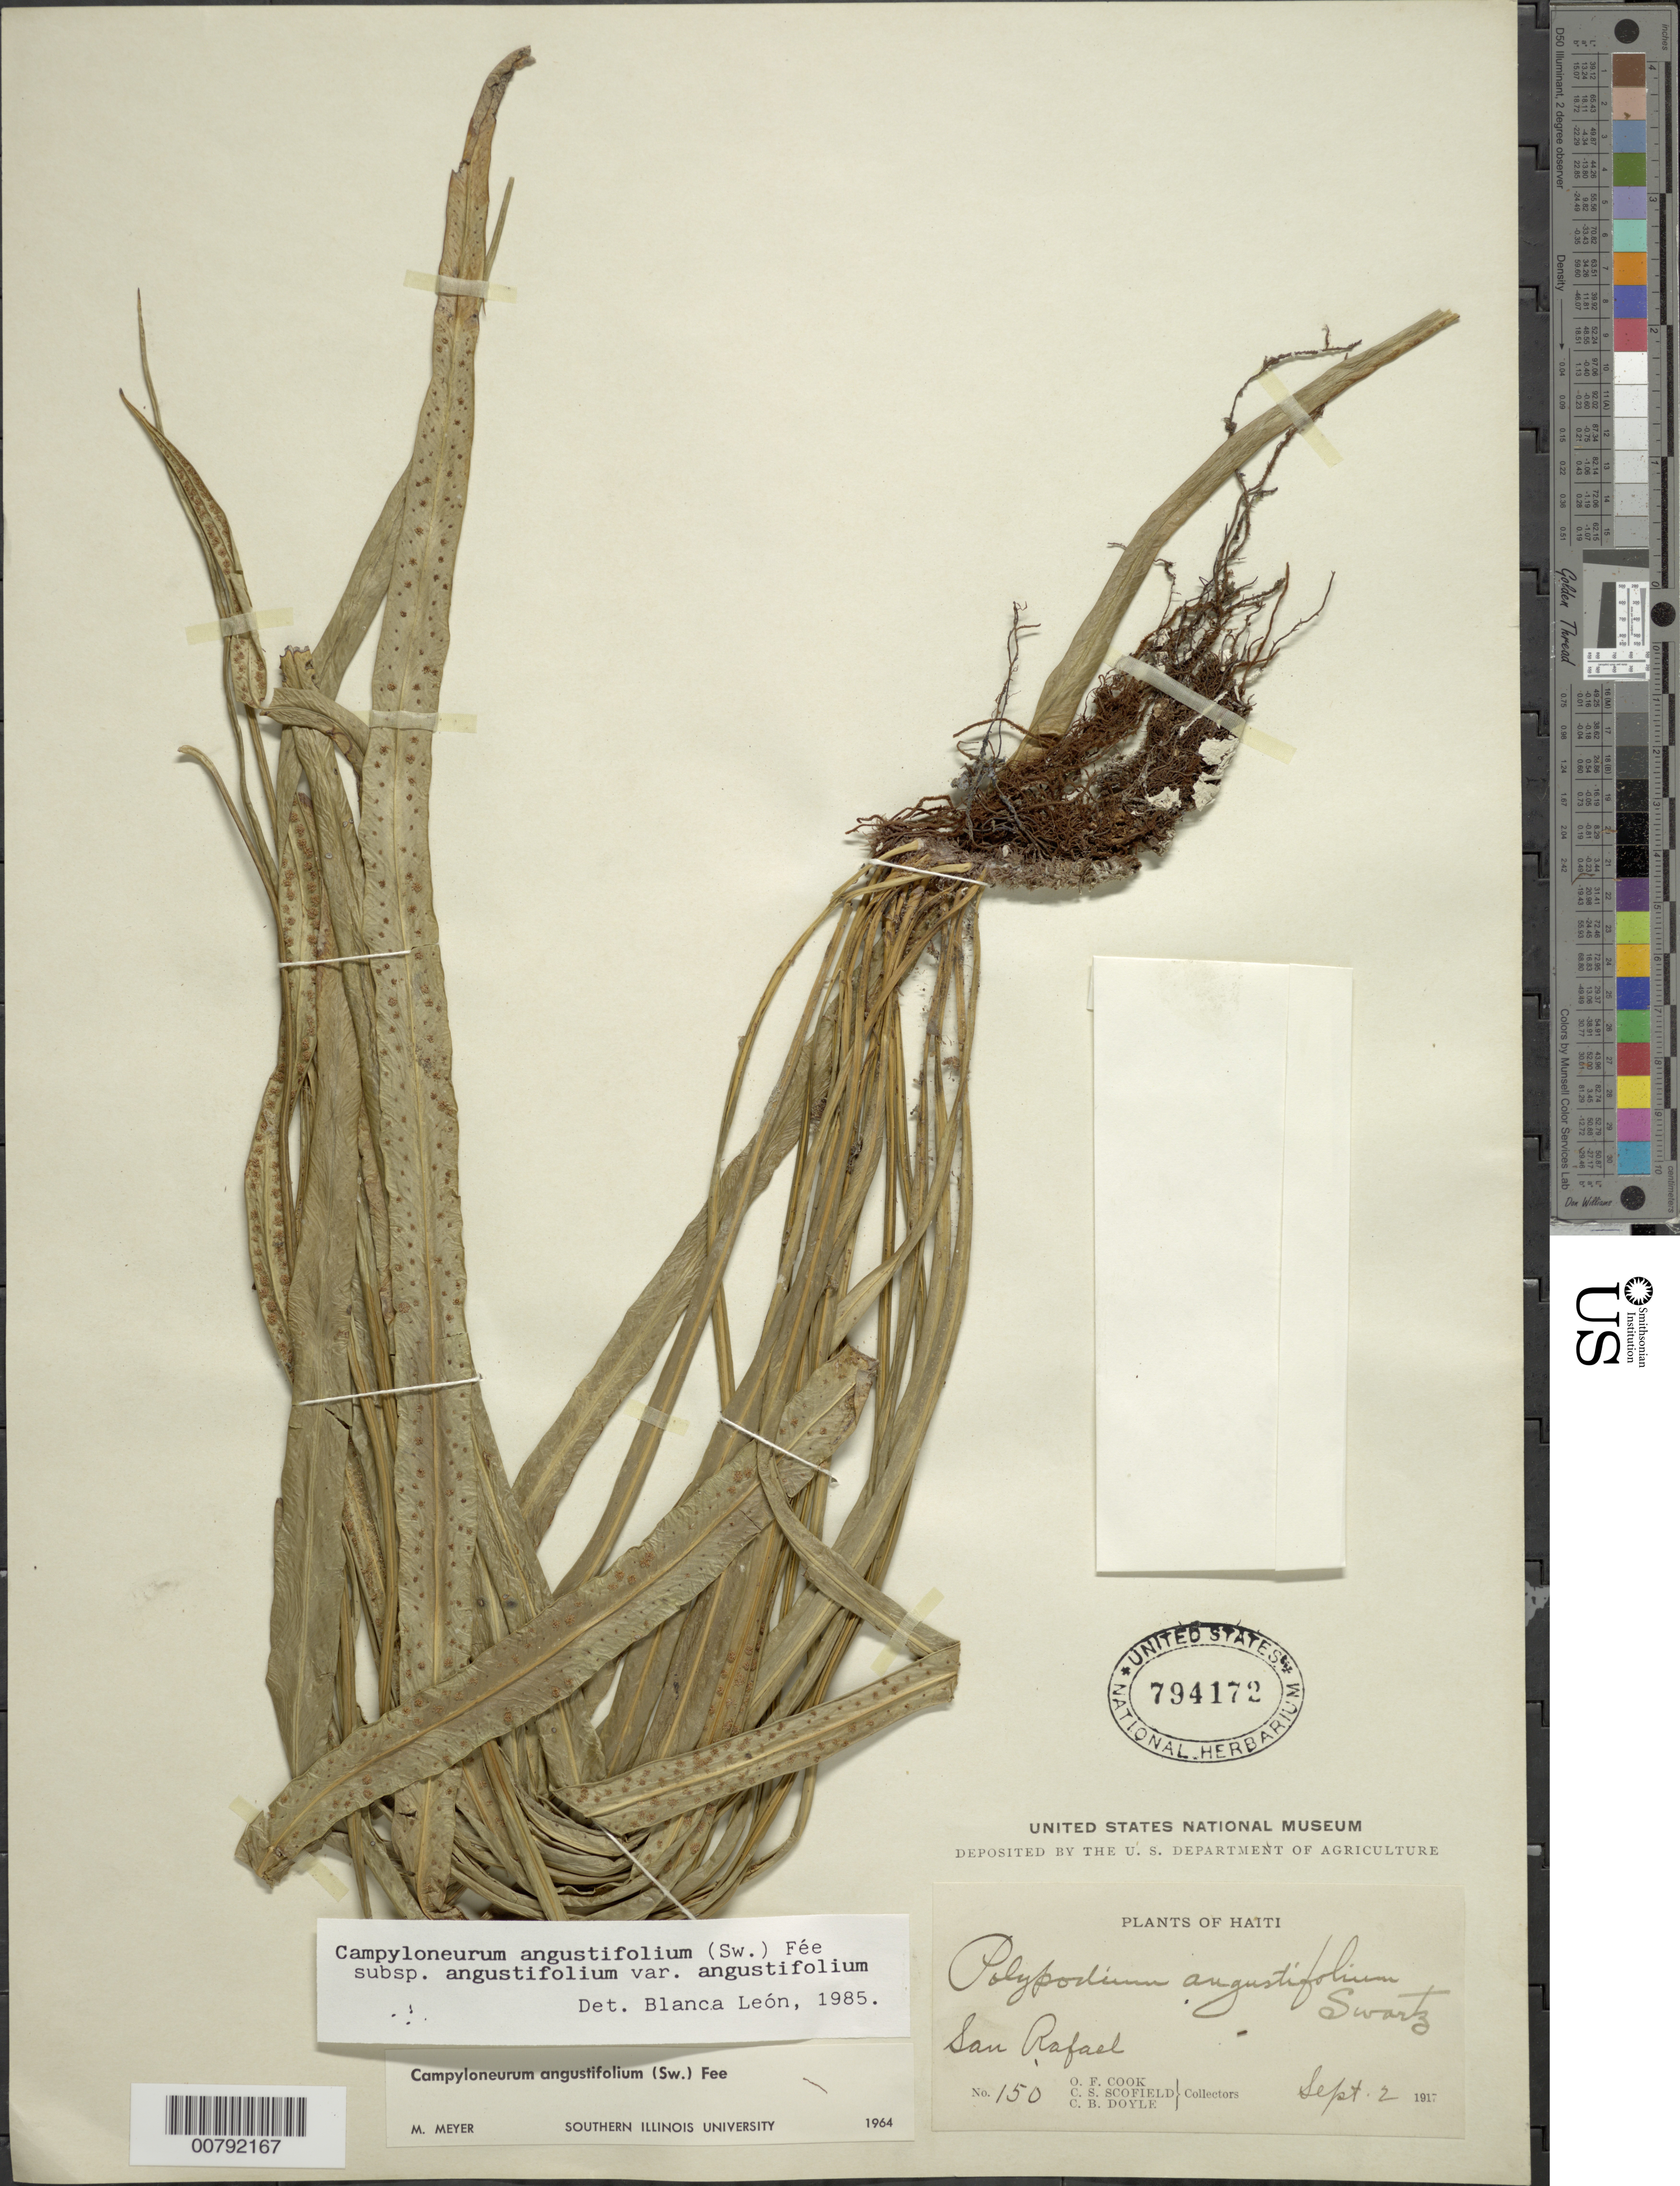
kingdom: Plantae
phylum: Tracheophyta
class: Polypodiopsida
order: Polypodiales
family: Polypodiaceae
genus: Campyloneurum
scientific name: Campyloneurum angustifolium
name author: (Sw.) Fée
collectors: O. F. Cook, C. Scofield & D. Doyle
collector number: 150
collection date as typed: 02 Sep 1917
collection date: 1917-09-02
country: Haiti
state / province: Nord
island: Hispaniola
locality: San Rafael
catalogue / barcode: US 794172